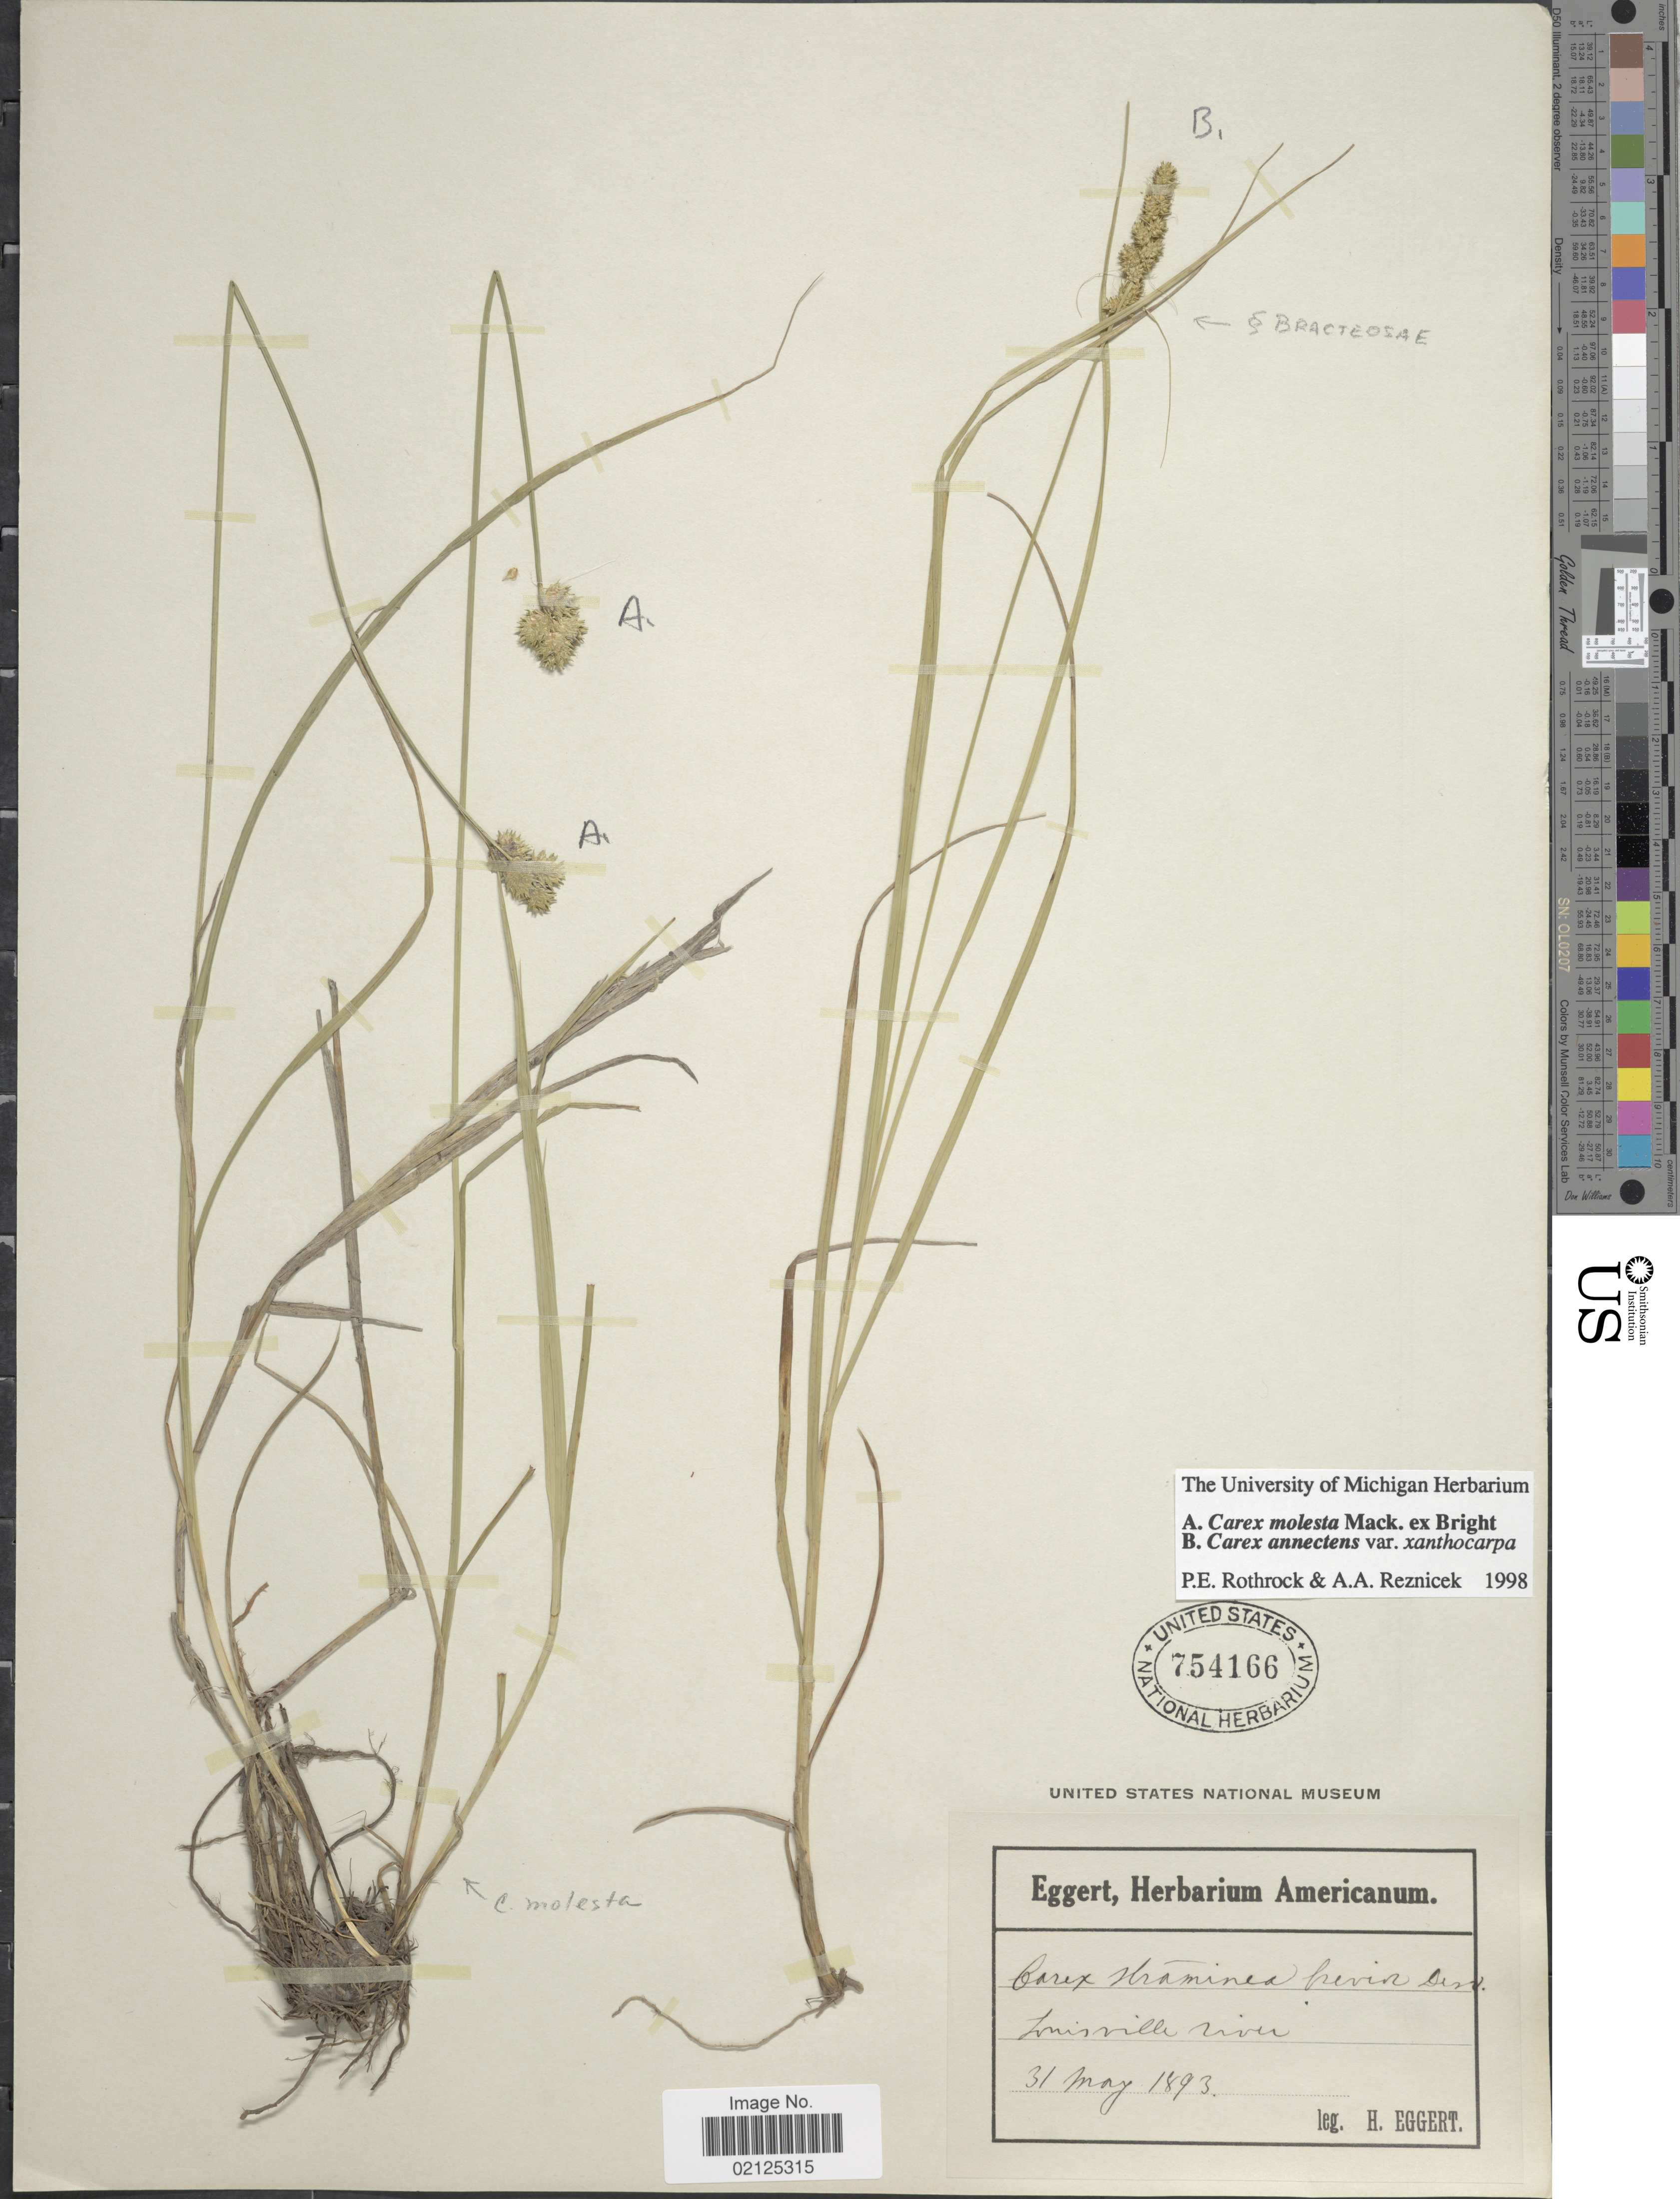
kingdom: Plantae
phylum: Tracheophyta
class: Liliopsida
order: Poales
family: Cyperaceae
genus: Carex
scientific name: Carex molesta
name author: Mack.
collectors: H. Eggert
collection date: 1893-05-31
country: United States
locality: Louisville river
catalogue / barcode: US 754166